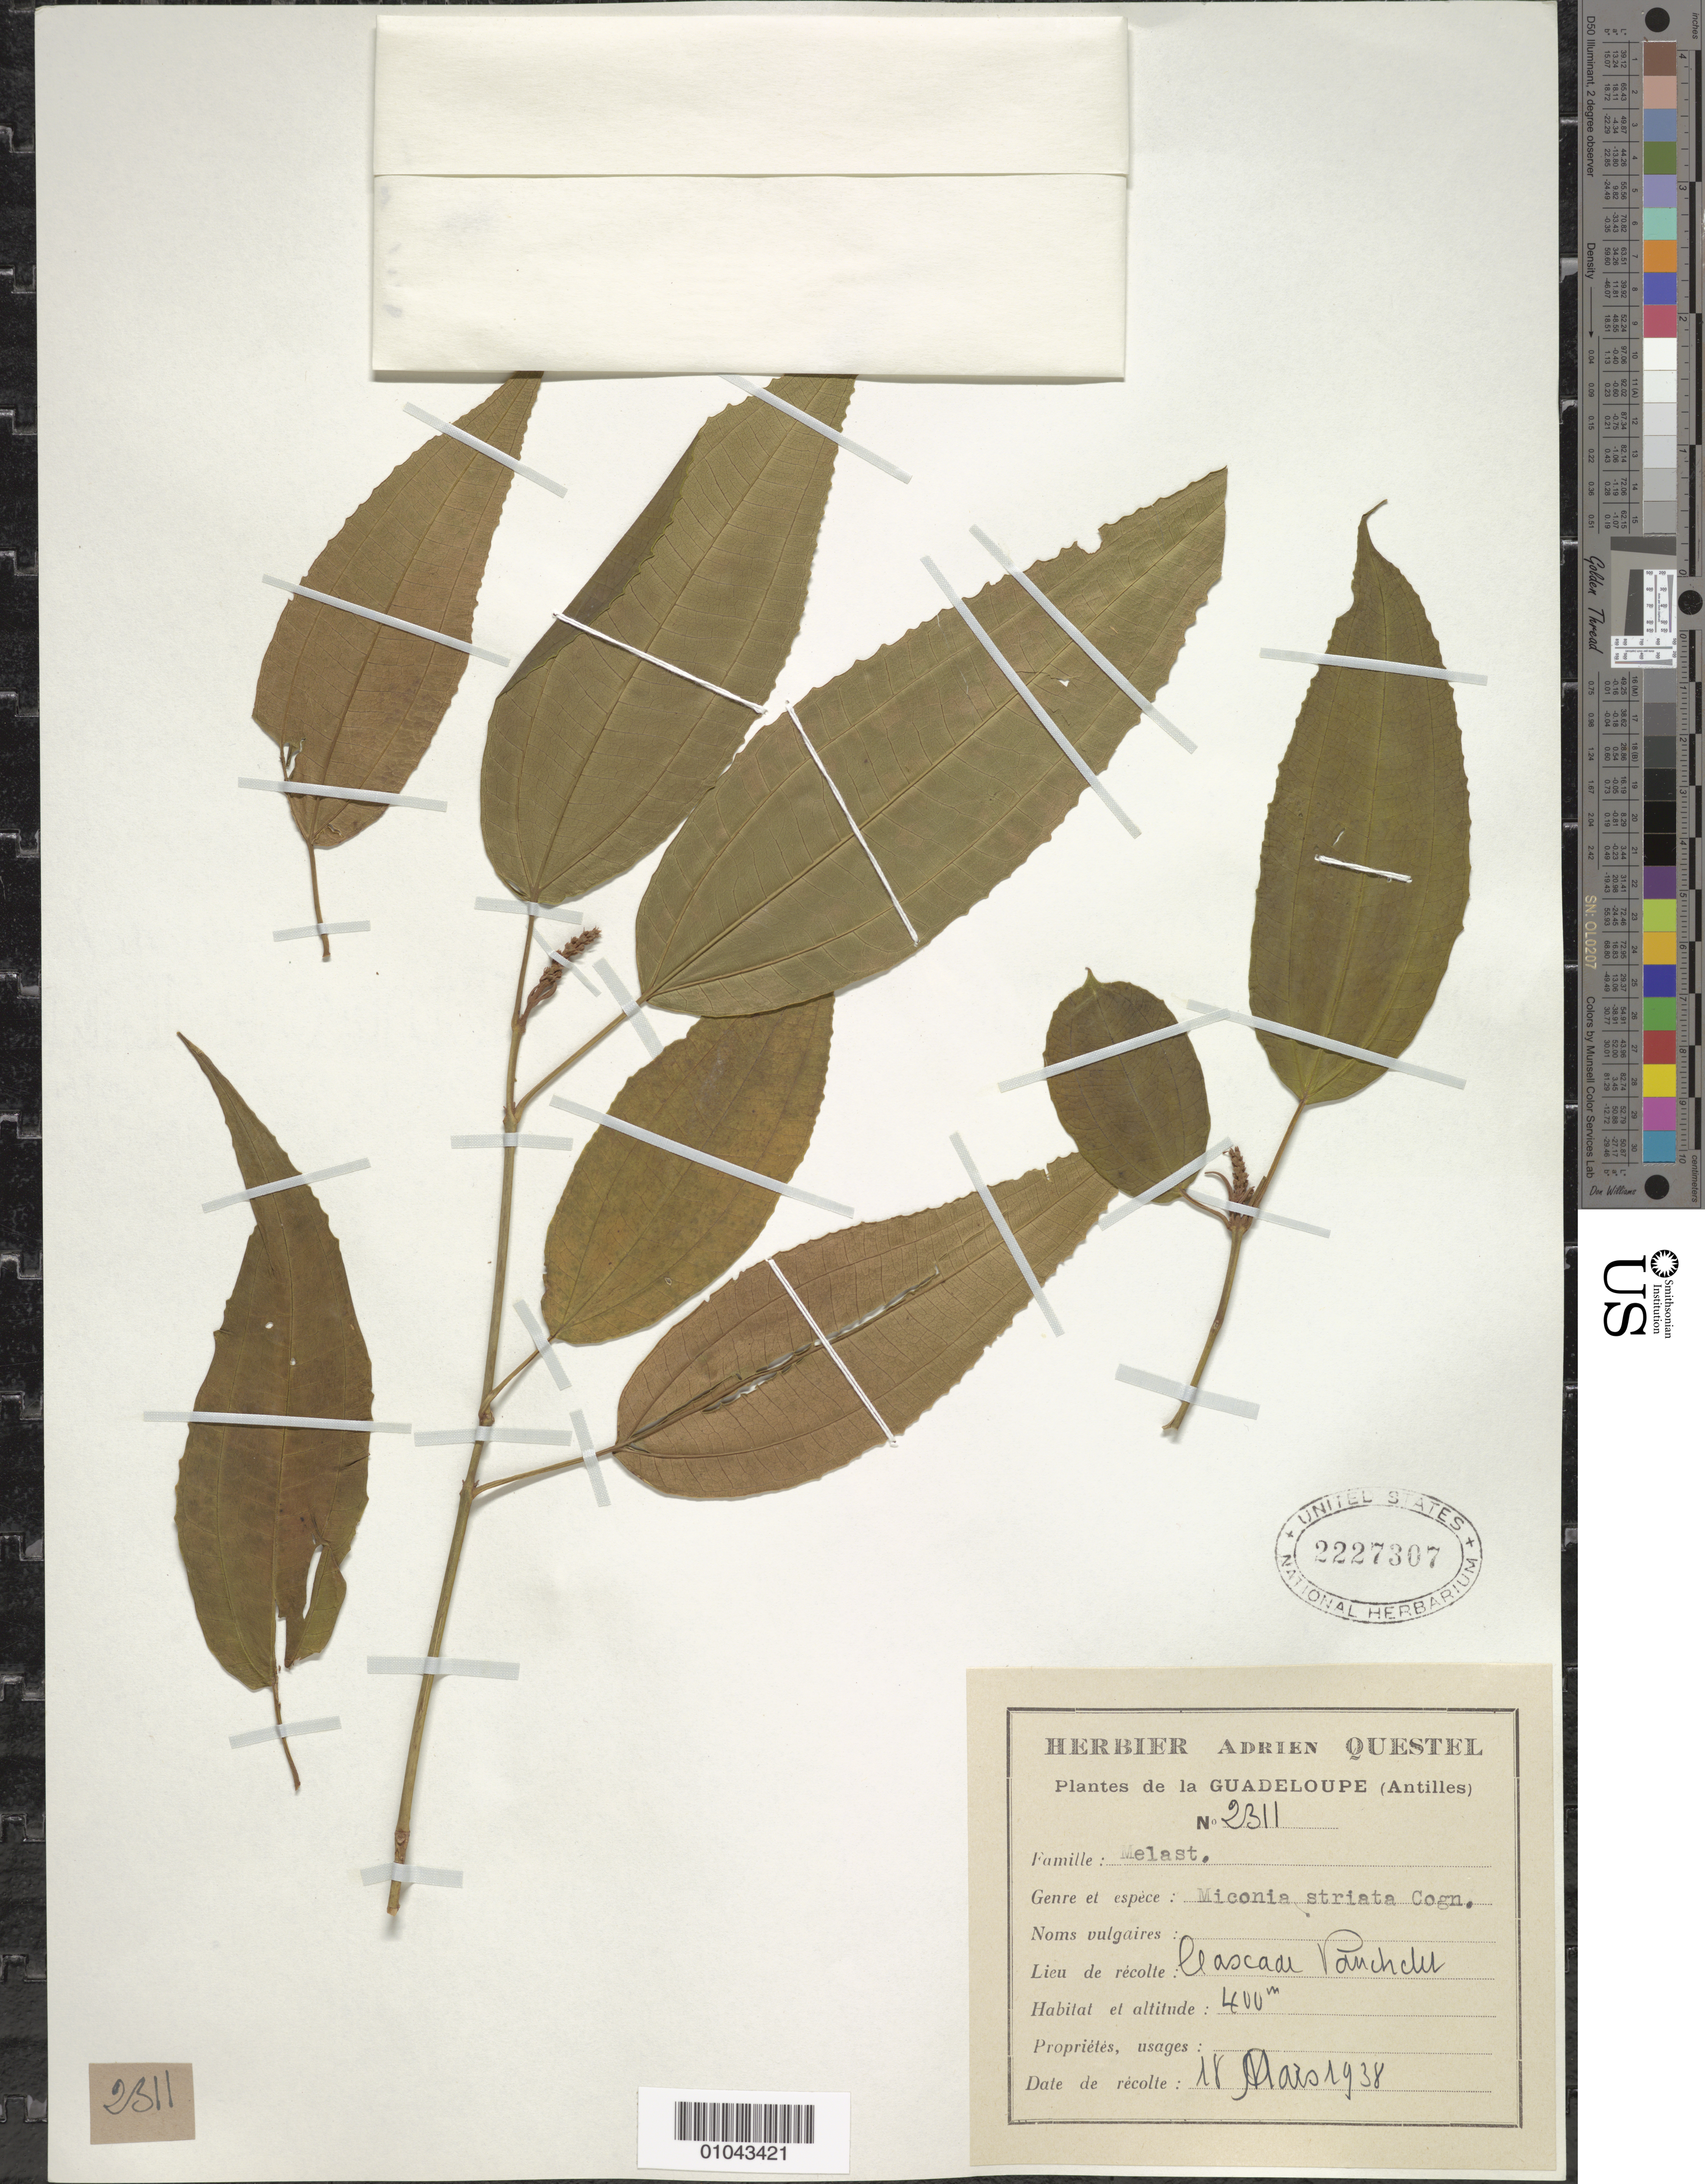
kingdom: Plantae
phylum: Tracheophyta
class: Magnoliopsida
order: Myrtales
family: Melastomataceae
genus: Miconia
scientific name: Miconia striata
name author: (Vahl) Cogn.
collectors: A. Questel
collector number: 2311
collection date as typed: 18 May 1938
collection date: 1938-05-18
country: Guadeloupe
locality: Cascade Panchelet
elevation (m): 400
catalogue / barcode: US 2227307